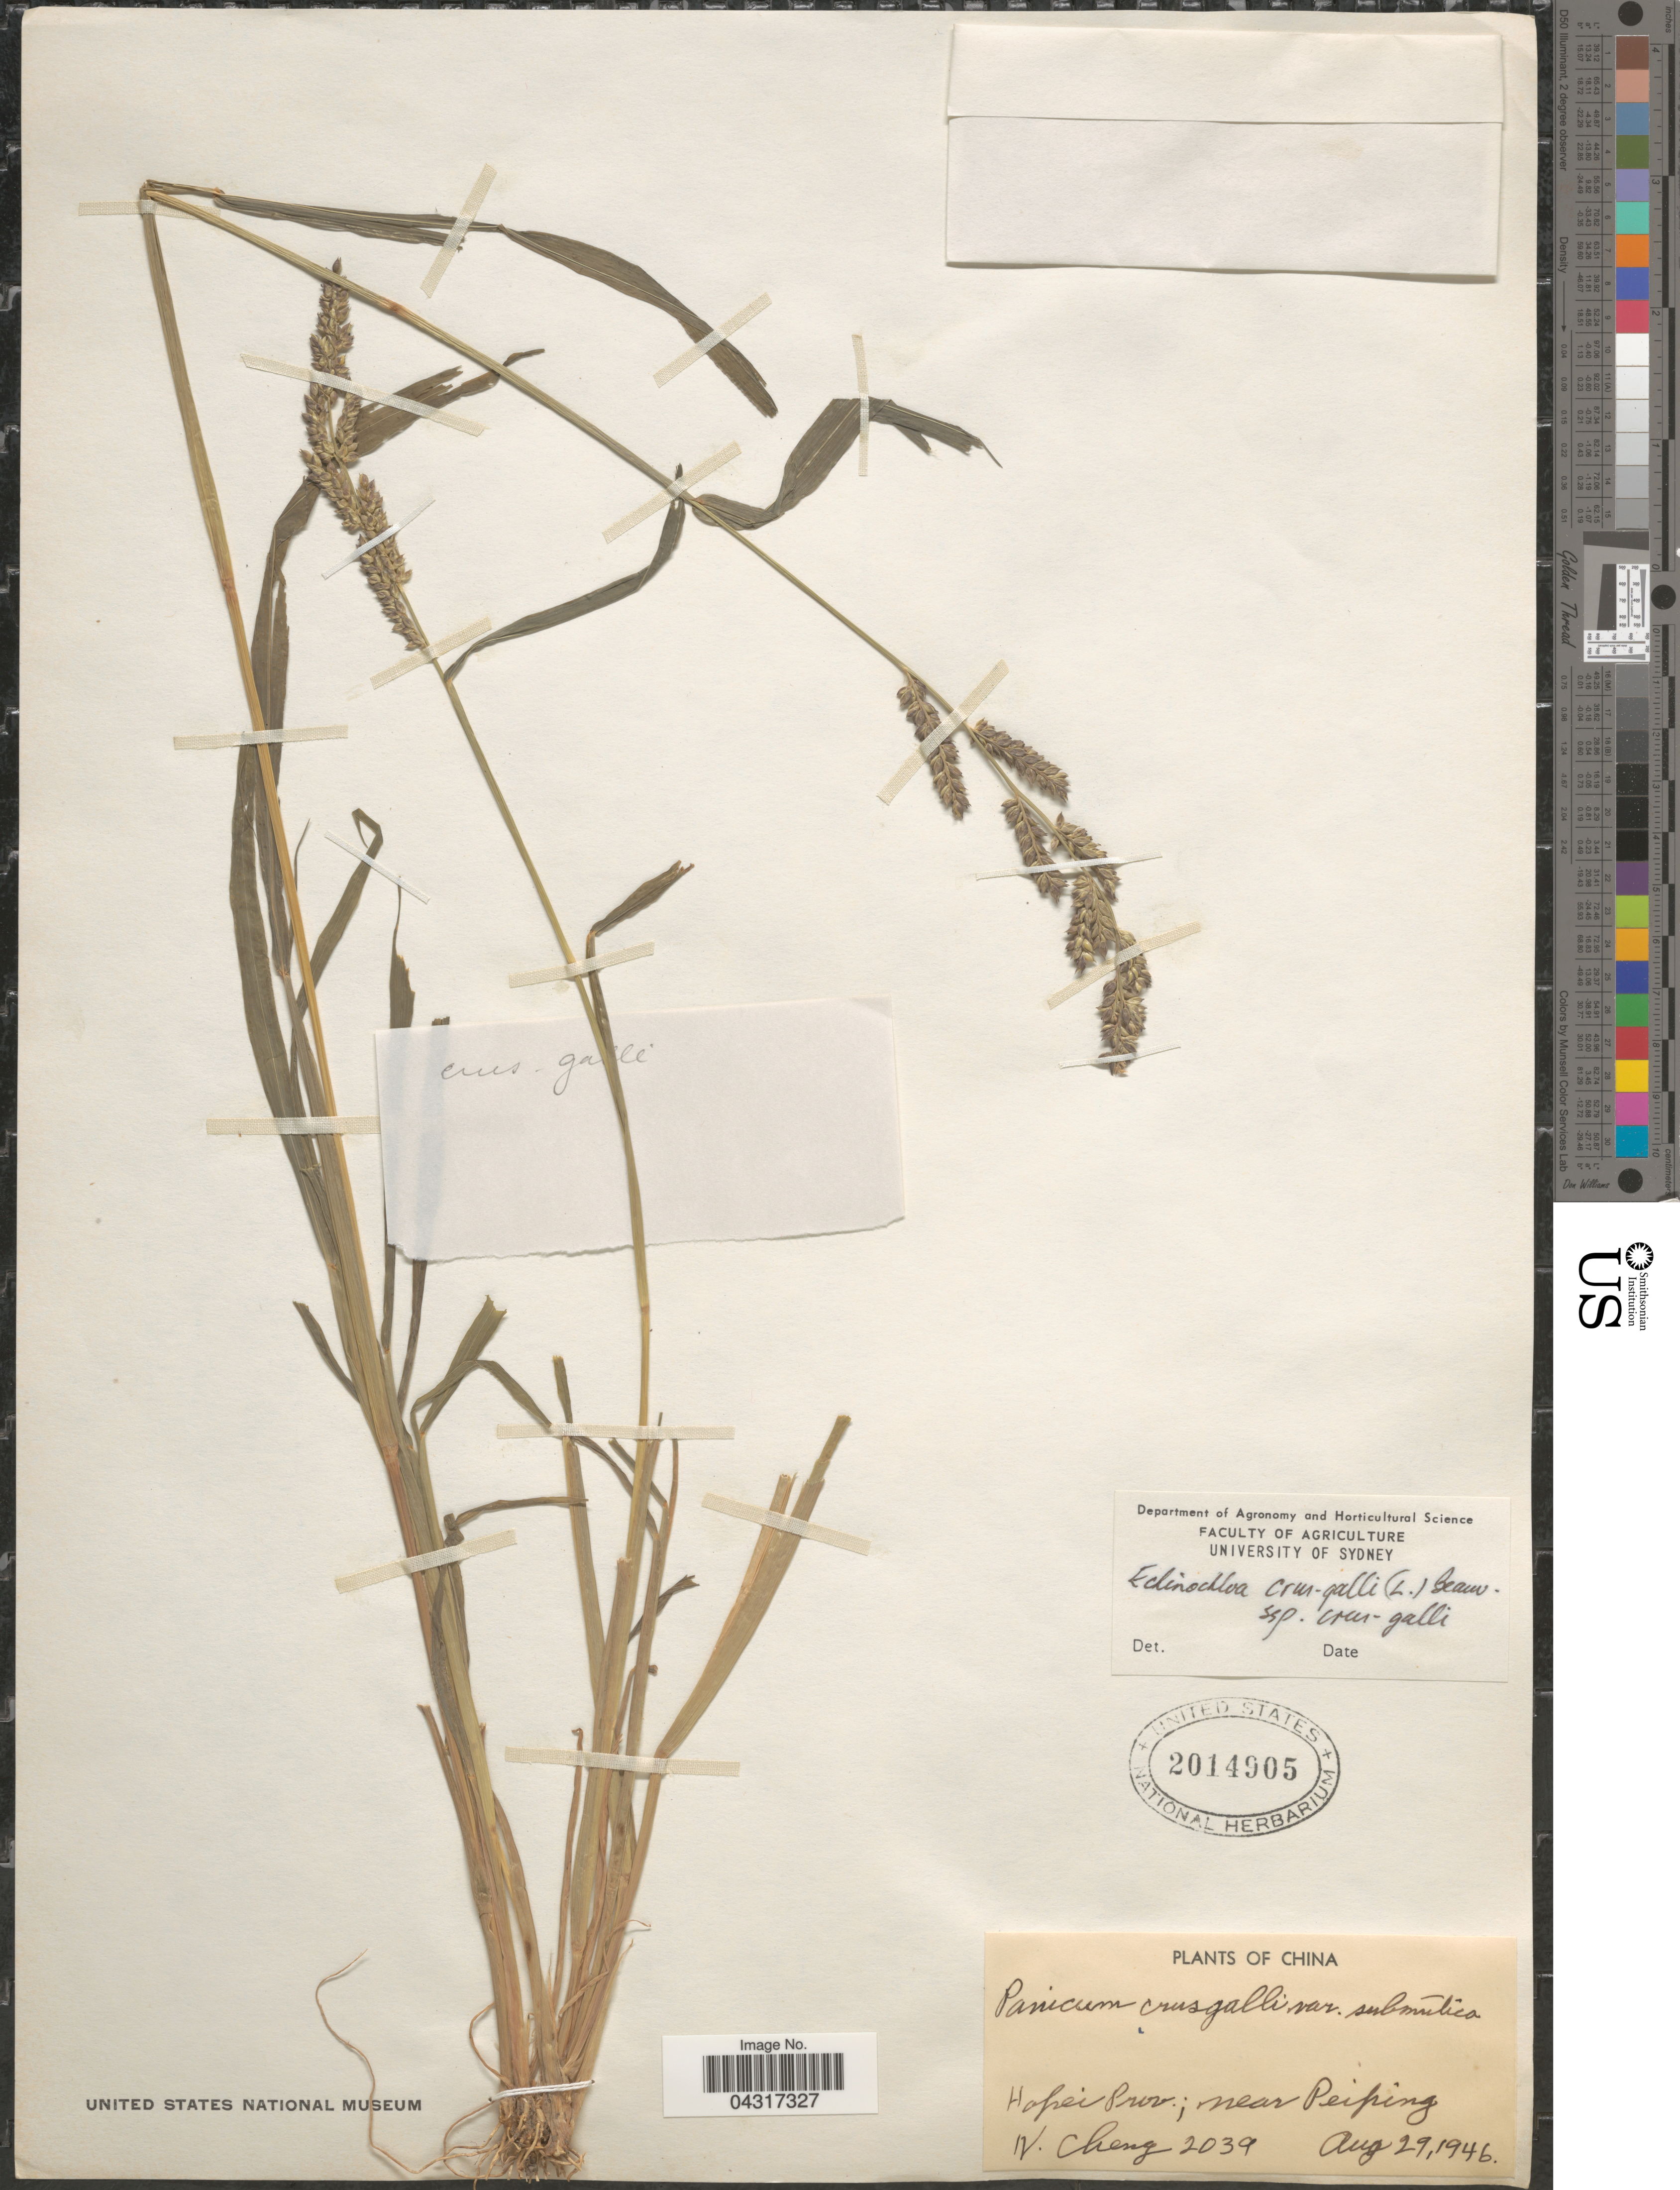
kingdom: Plantae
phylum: Tracheophyta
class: Liliopsida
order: Poales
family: Poaceae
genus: Echinochloa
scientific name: Echinochloa crus-galli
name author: (L.) P. Beauv.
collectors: N. Cheng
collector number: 2039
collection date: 1946-08-29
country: China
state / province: Hebei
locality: Hopei Prov.; near Peiping.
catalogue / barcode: US 2014905